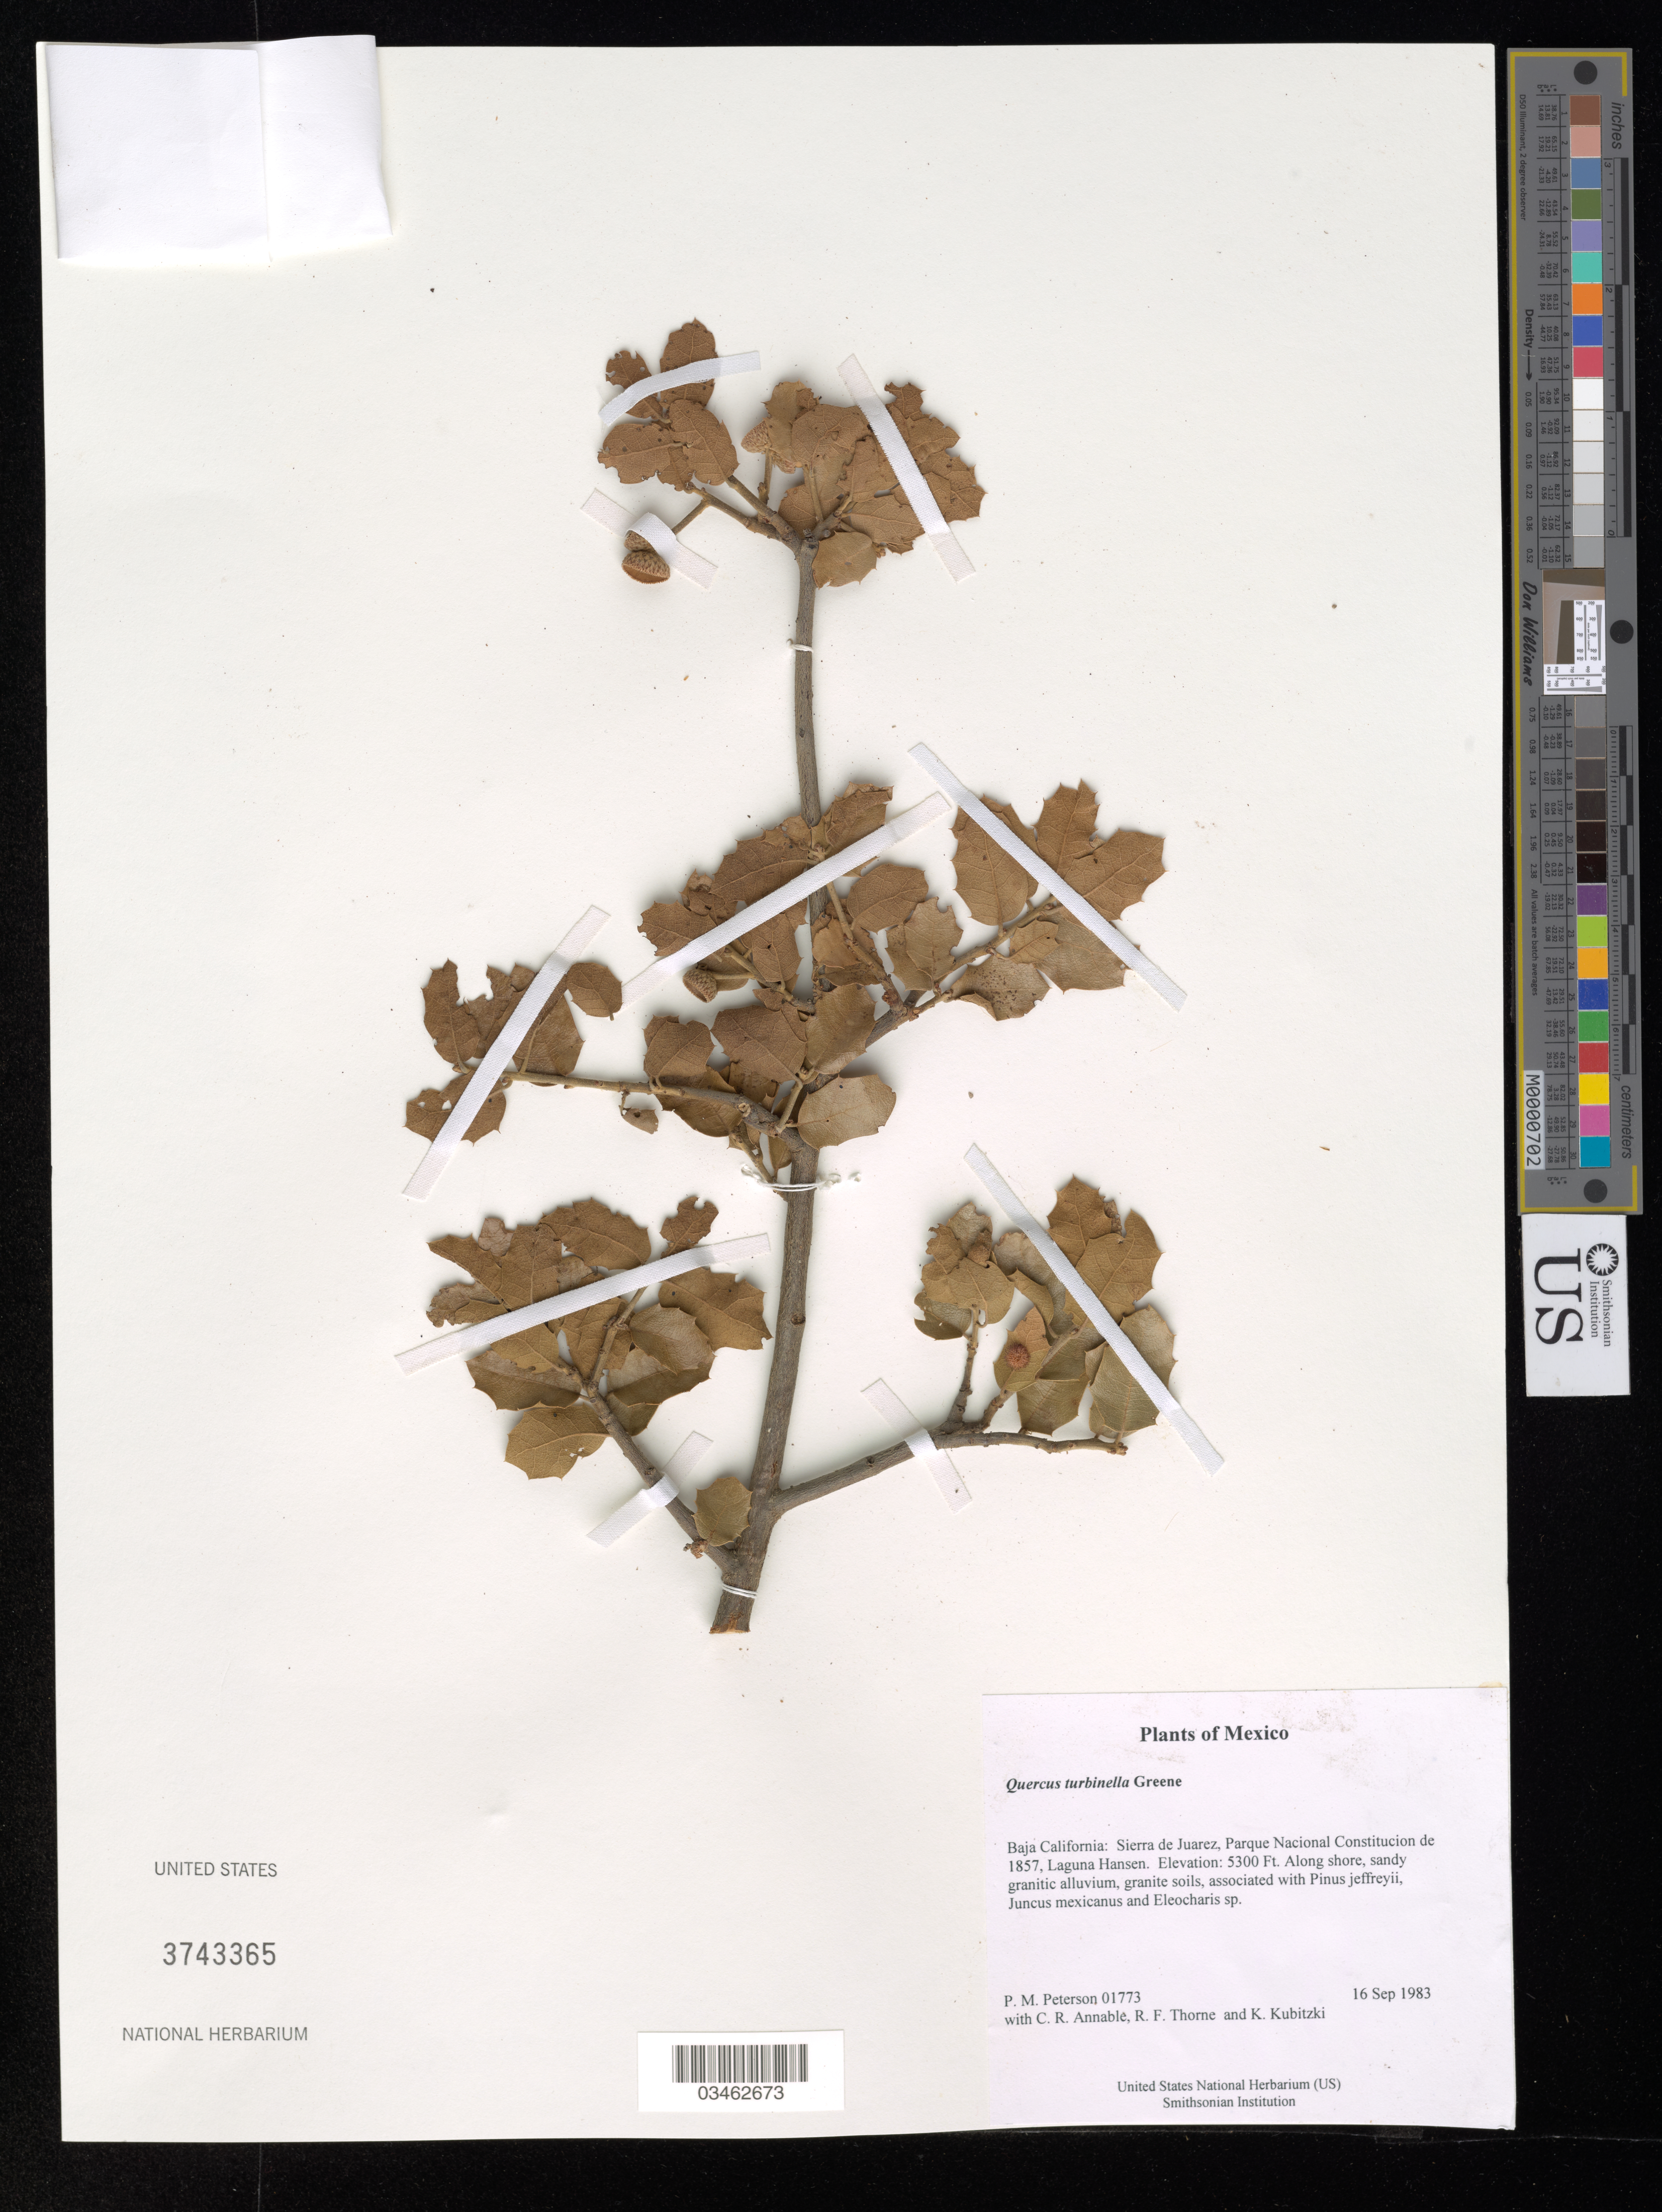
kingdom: Plantae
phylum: Tracheophyta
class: Magnoliopsida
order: Fagales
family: Fagaceae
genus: Quercus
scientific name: Quercus turbinella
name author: Greene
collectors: P. M. Peterson, C. R. Annable, R. F. Thorne & K. Kubitzki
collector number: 01773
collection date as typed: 16 Sep 1983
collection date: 1983-09-16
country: Mexico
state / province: Baja California Norte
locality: Sierra de Juarez, Parque Nacional Constitucion de 1857, Laguna Hansen.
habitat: Along shore, sandy granitic alluvium, granite soils, associated with Pinus jeffreyii, Juncus mexicanus and Eleocharis sp.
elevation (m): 1615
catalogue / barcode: US 3743365